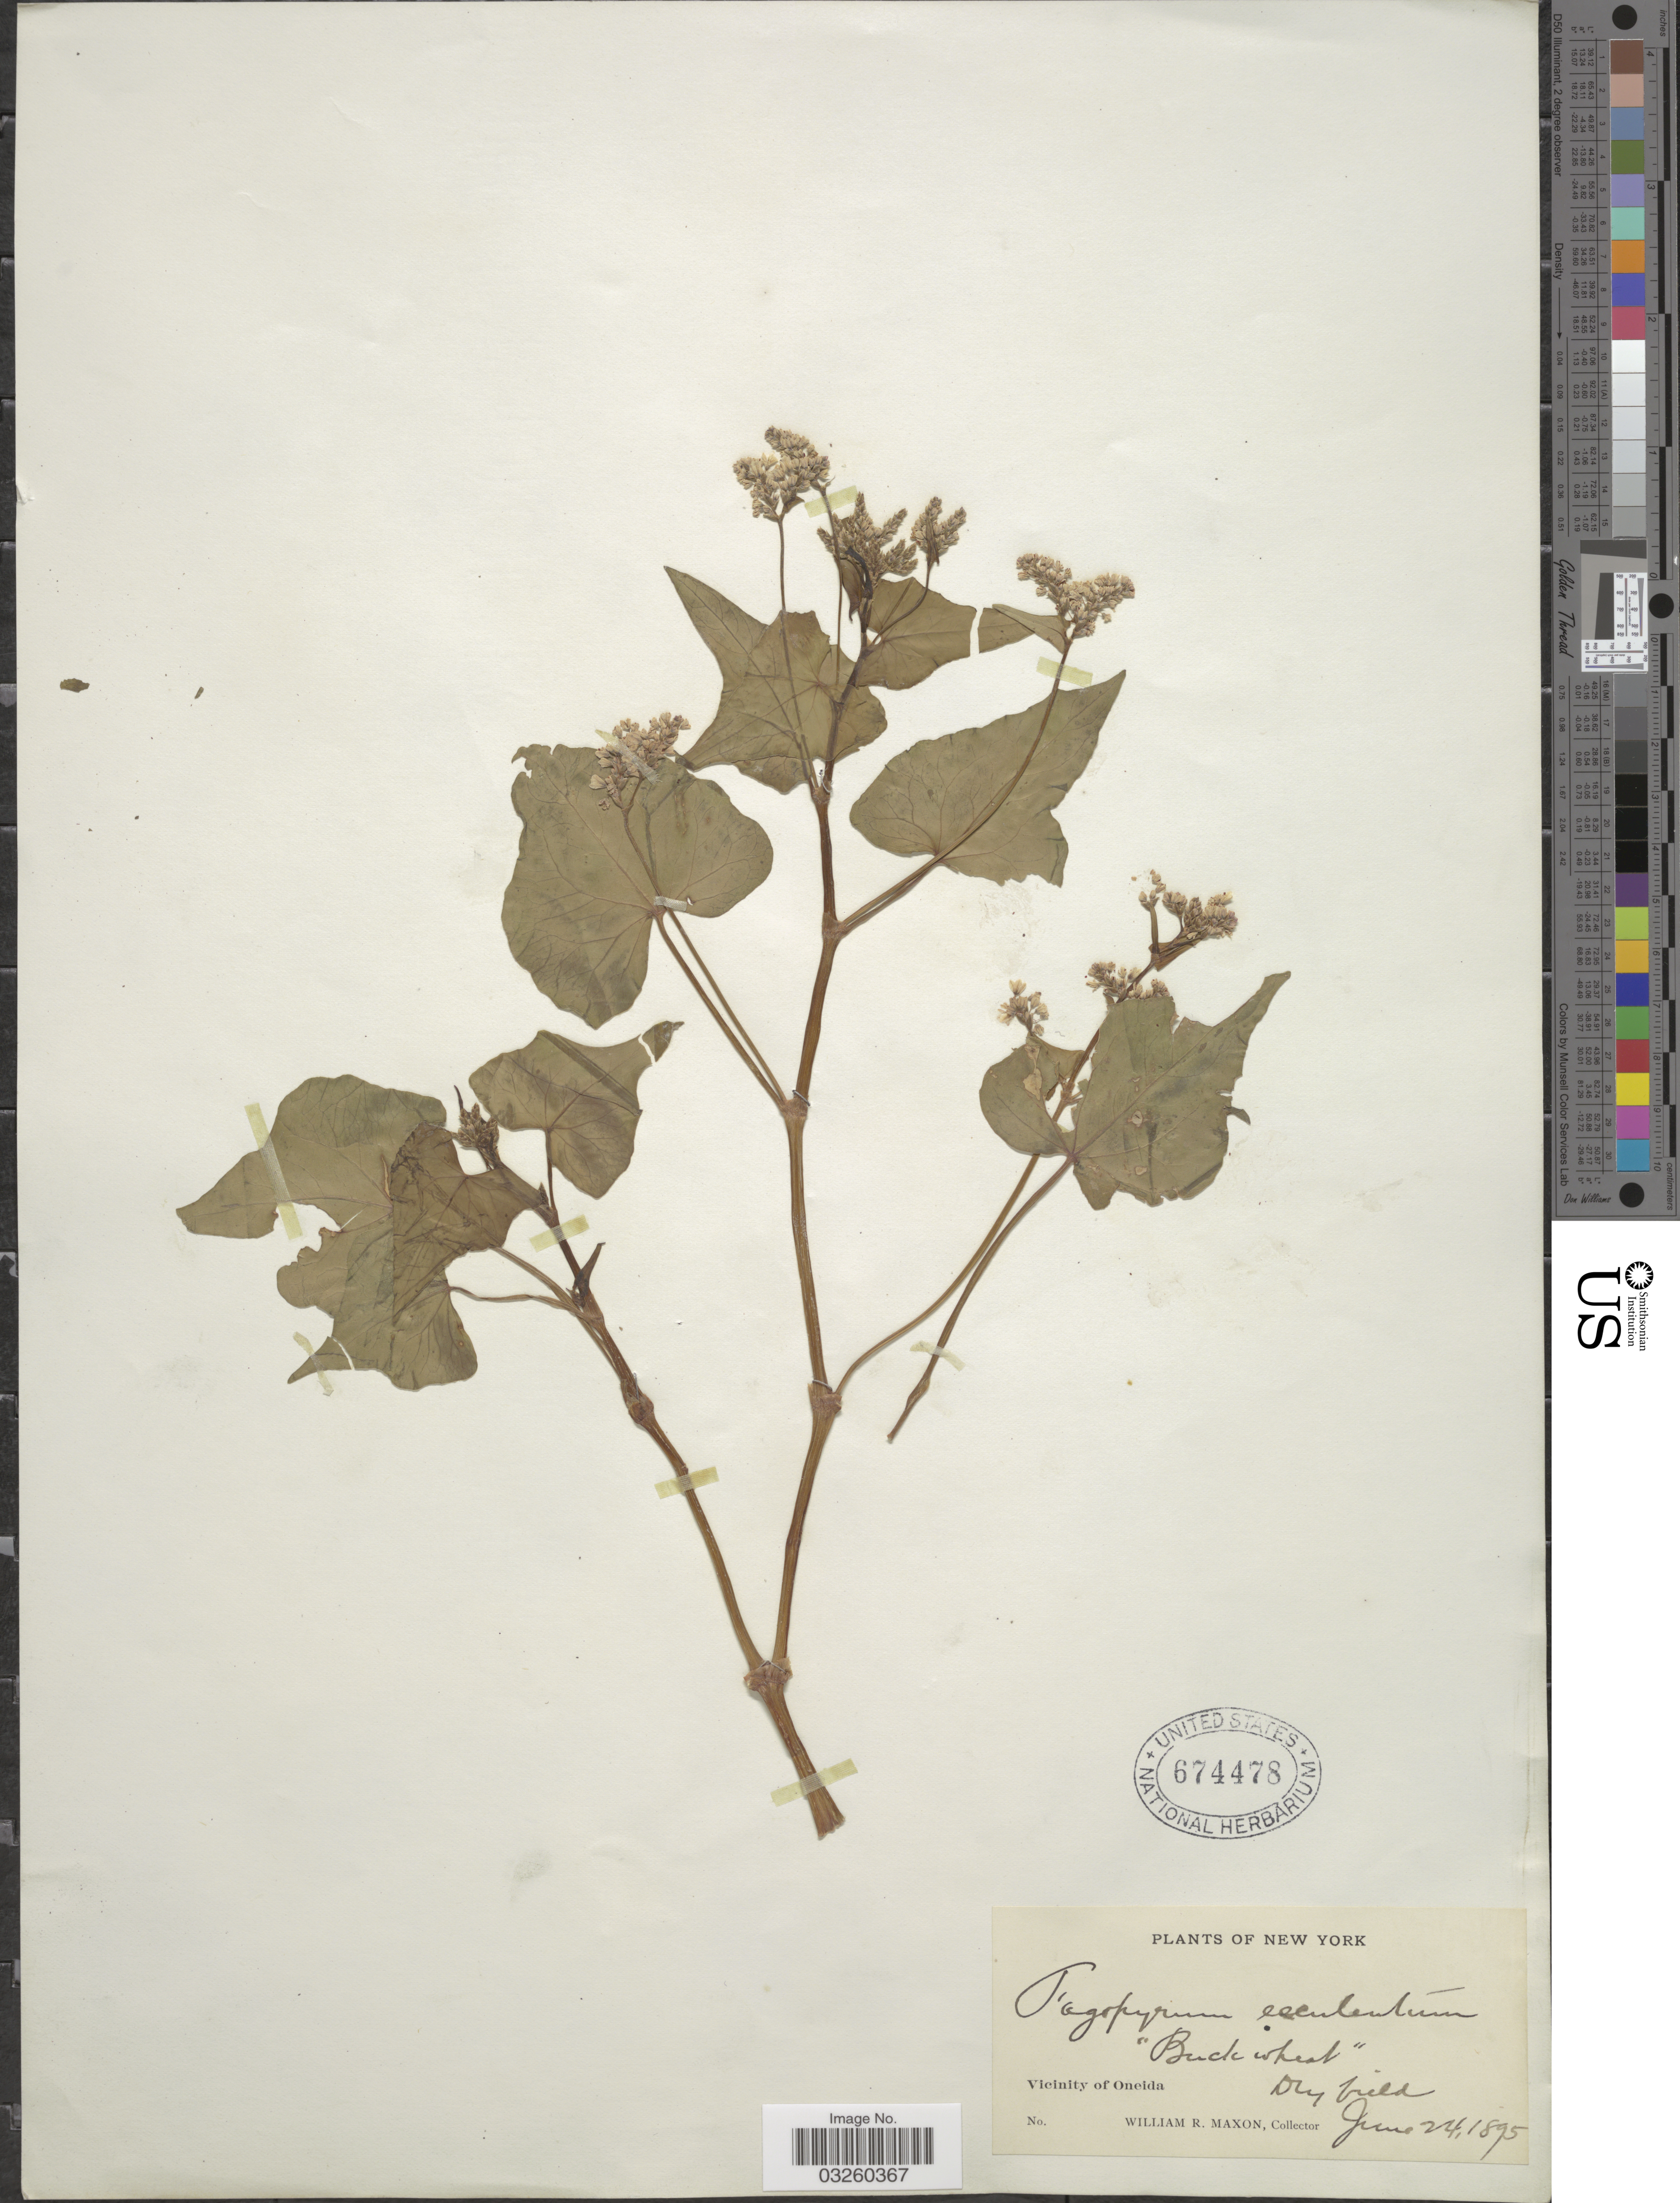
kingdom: Plantae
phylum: Tracheophyta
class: Magnoliopsida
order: Caryophyllales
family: Polygonaceae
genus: Fagopyrum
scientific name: Fagopyrum esculentum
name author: Moench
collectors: W. R. Maxon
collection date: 1895-06-24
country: United States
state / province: New York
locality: Vicinity of Oneida.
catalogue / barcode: US 674478